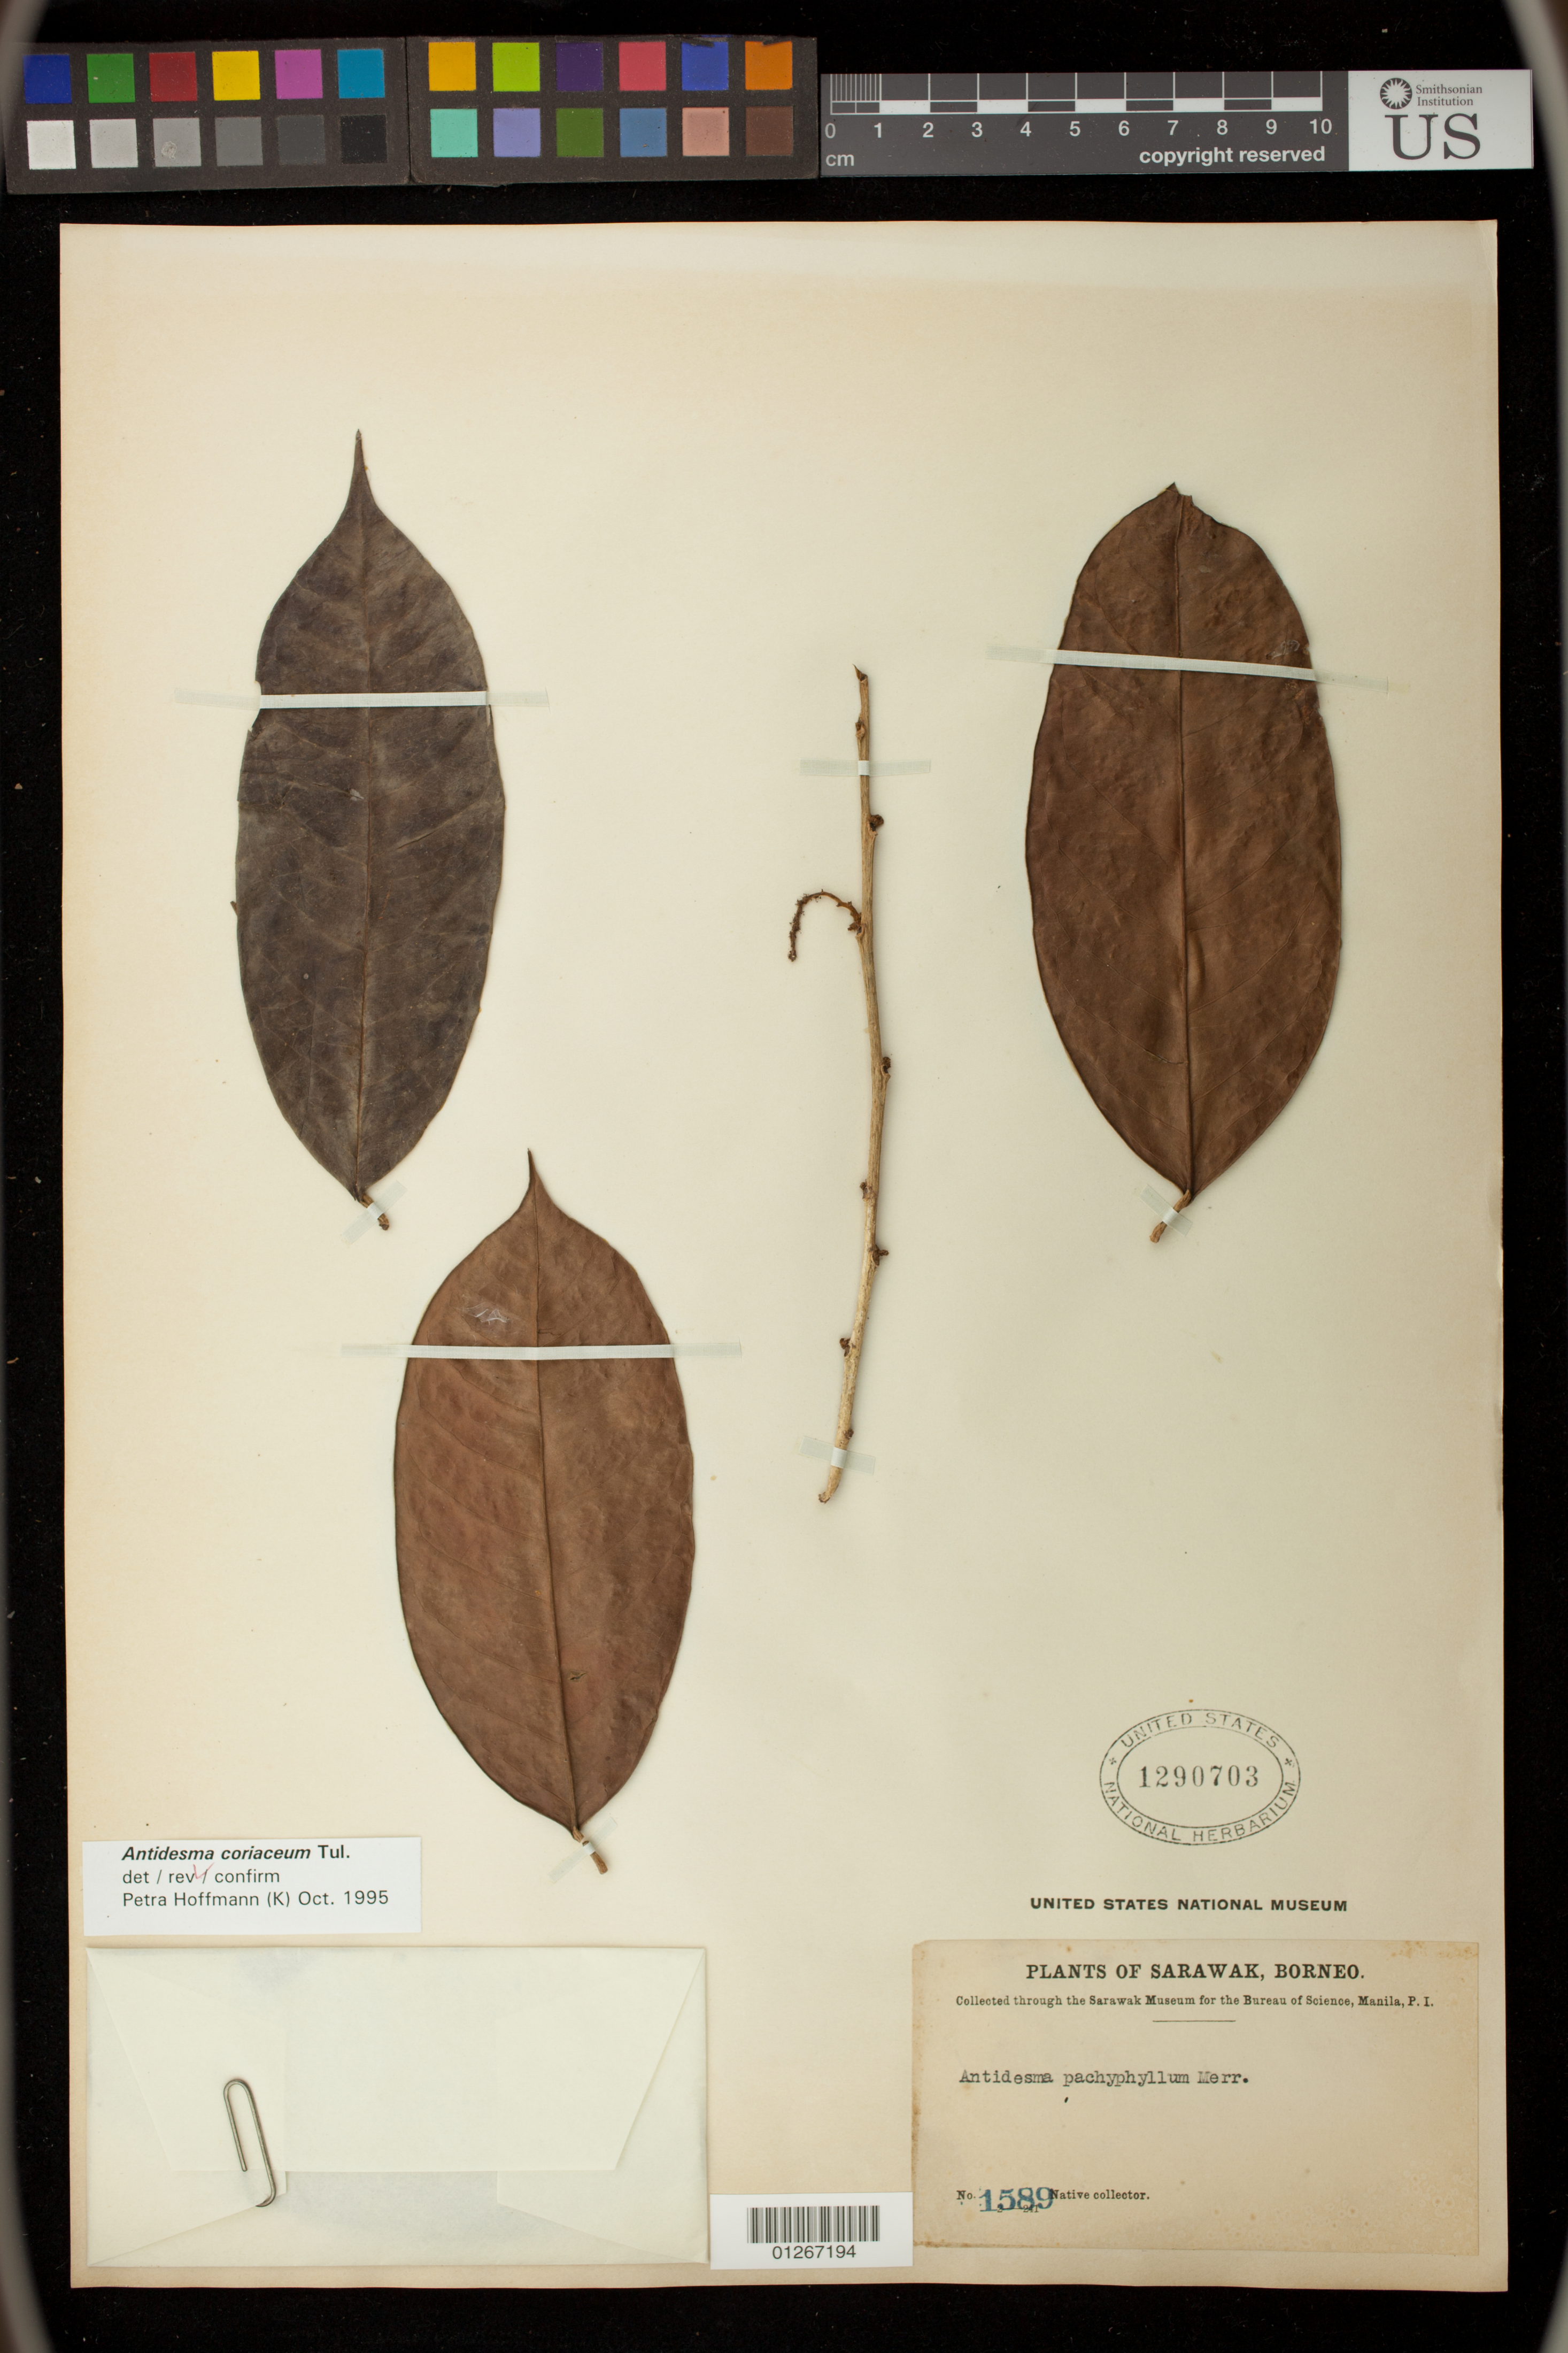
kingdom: Plantae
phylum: Tracheophyta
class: Magnoliopsida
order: Malpighiales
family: Phyllanthaceae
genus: Antidesma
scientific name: Antidesma coriaceum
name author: Tul.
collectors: Native collector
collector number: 1589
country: Malaysia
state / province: Sarawak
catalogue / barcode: US 1290703